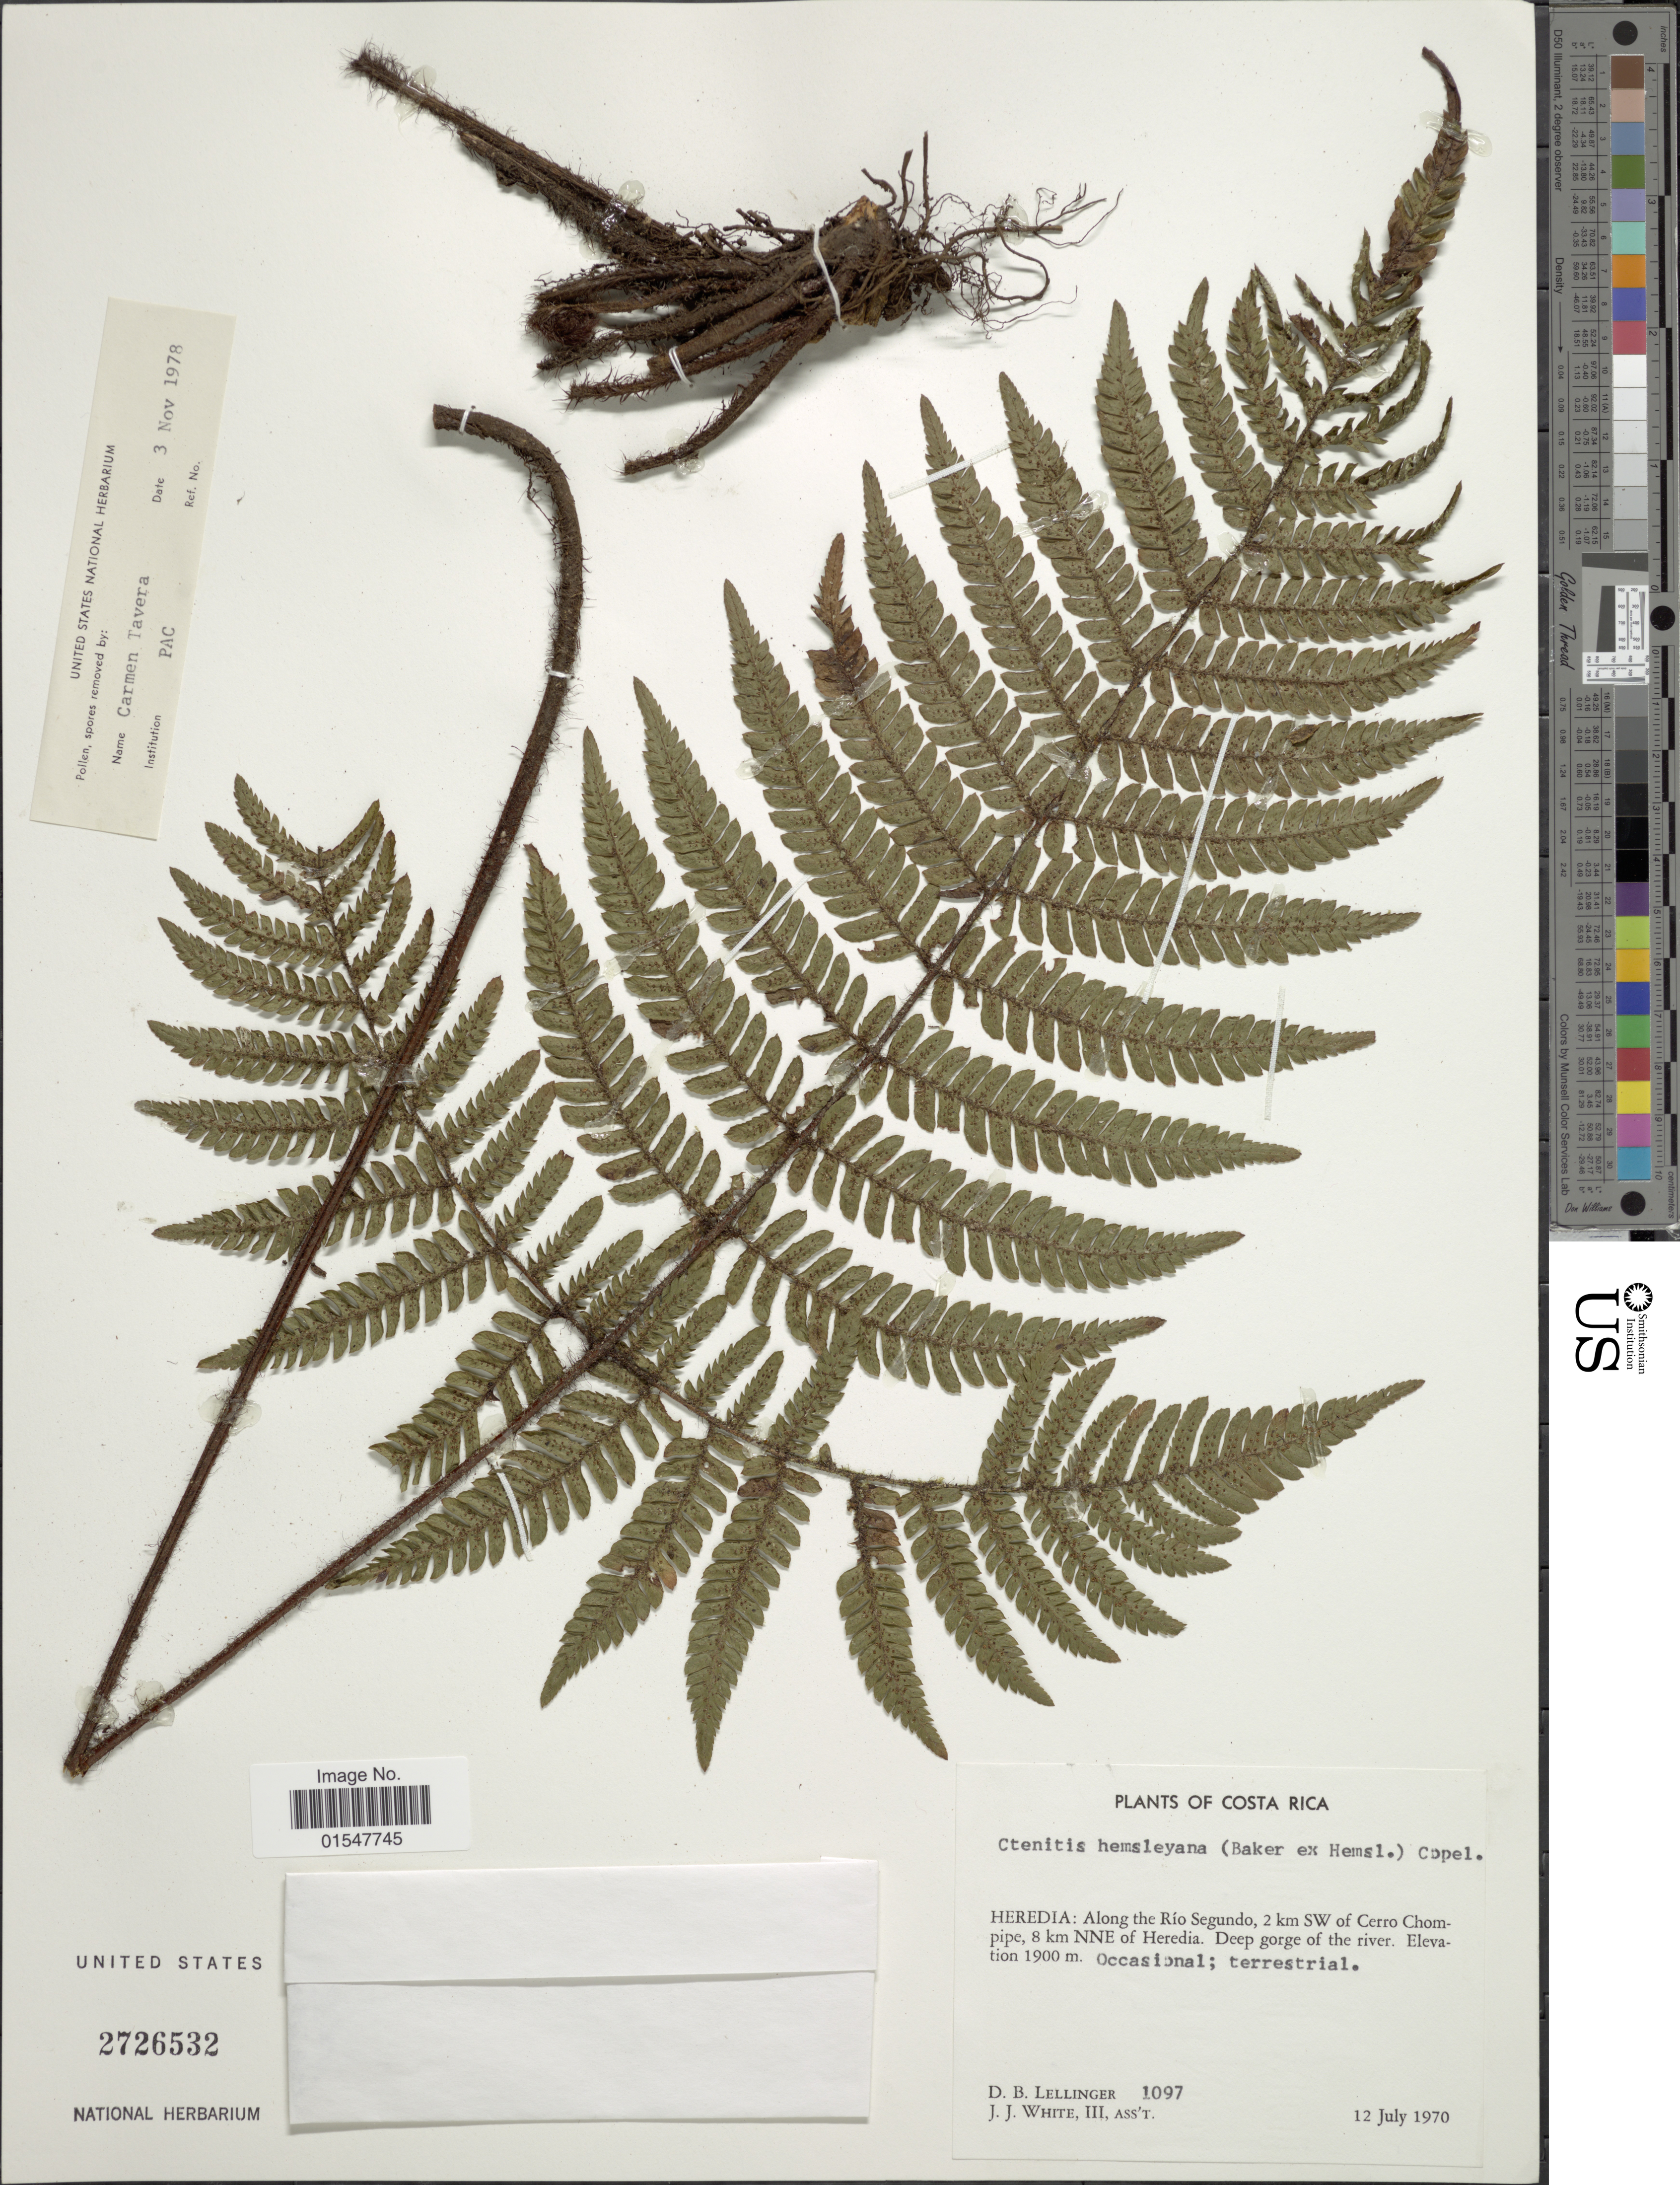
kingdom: Plantae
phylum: Tracheophyta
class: Polypodiopsida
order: Polypodiales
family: Dryopteridaceae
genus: Ctenitis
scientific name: Ctenitis hemsleyana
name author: (Baker ex Hemsl.) Copel.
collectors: D. B. Lellinger & J. J. White III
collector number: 1097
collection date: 1970-07-12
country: Costa Rica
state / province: Heredia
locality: Heredia: Along the Rio Segundo, 2 km SW of Cerro Chompipe, 8 km NNE of Heredia. Deep gorge of the river.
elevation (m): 1900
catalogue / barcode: US 2726532